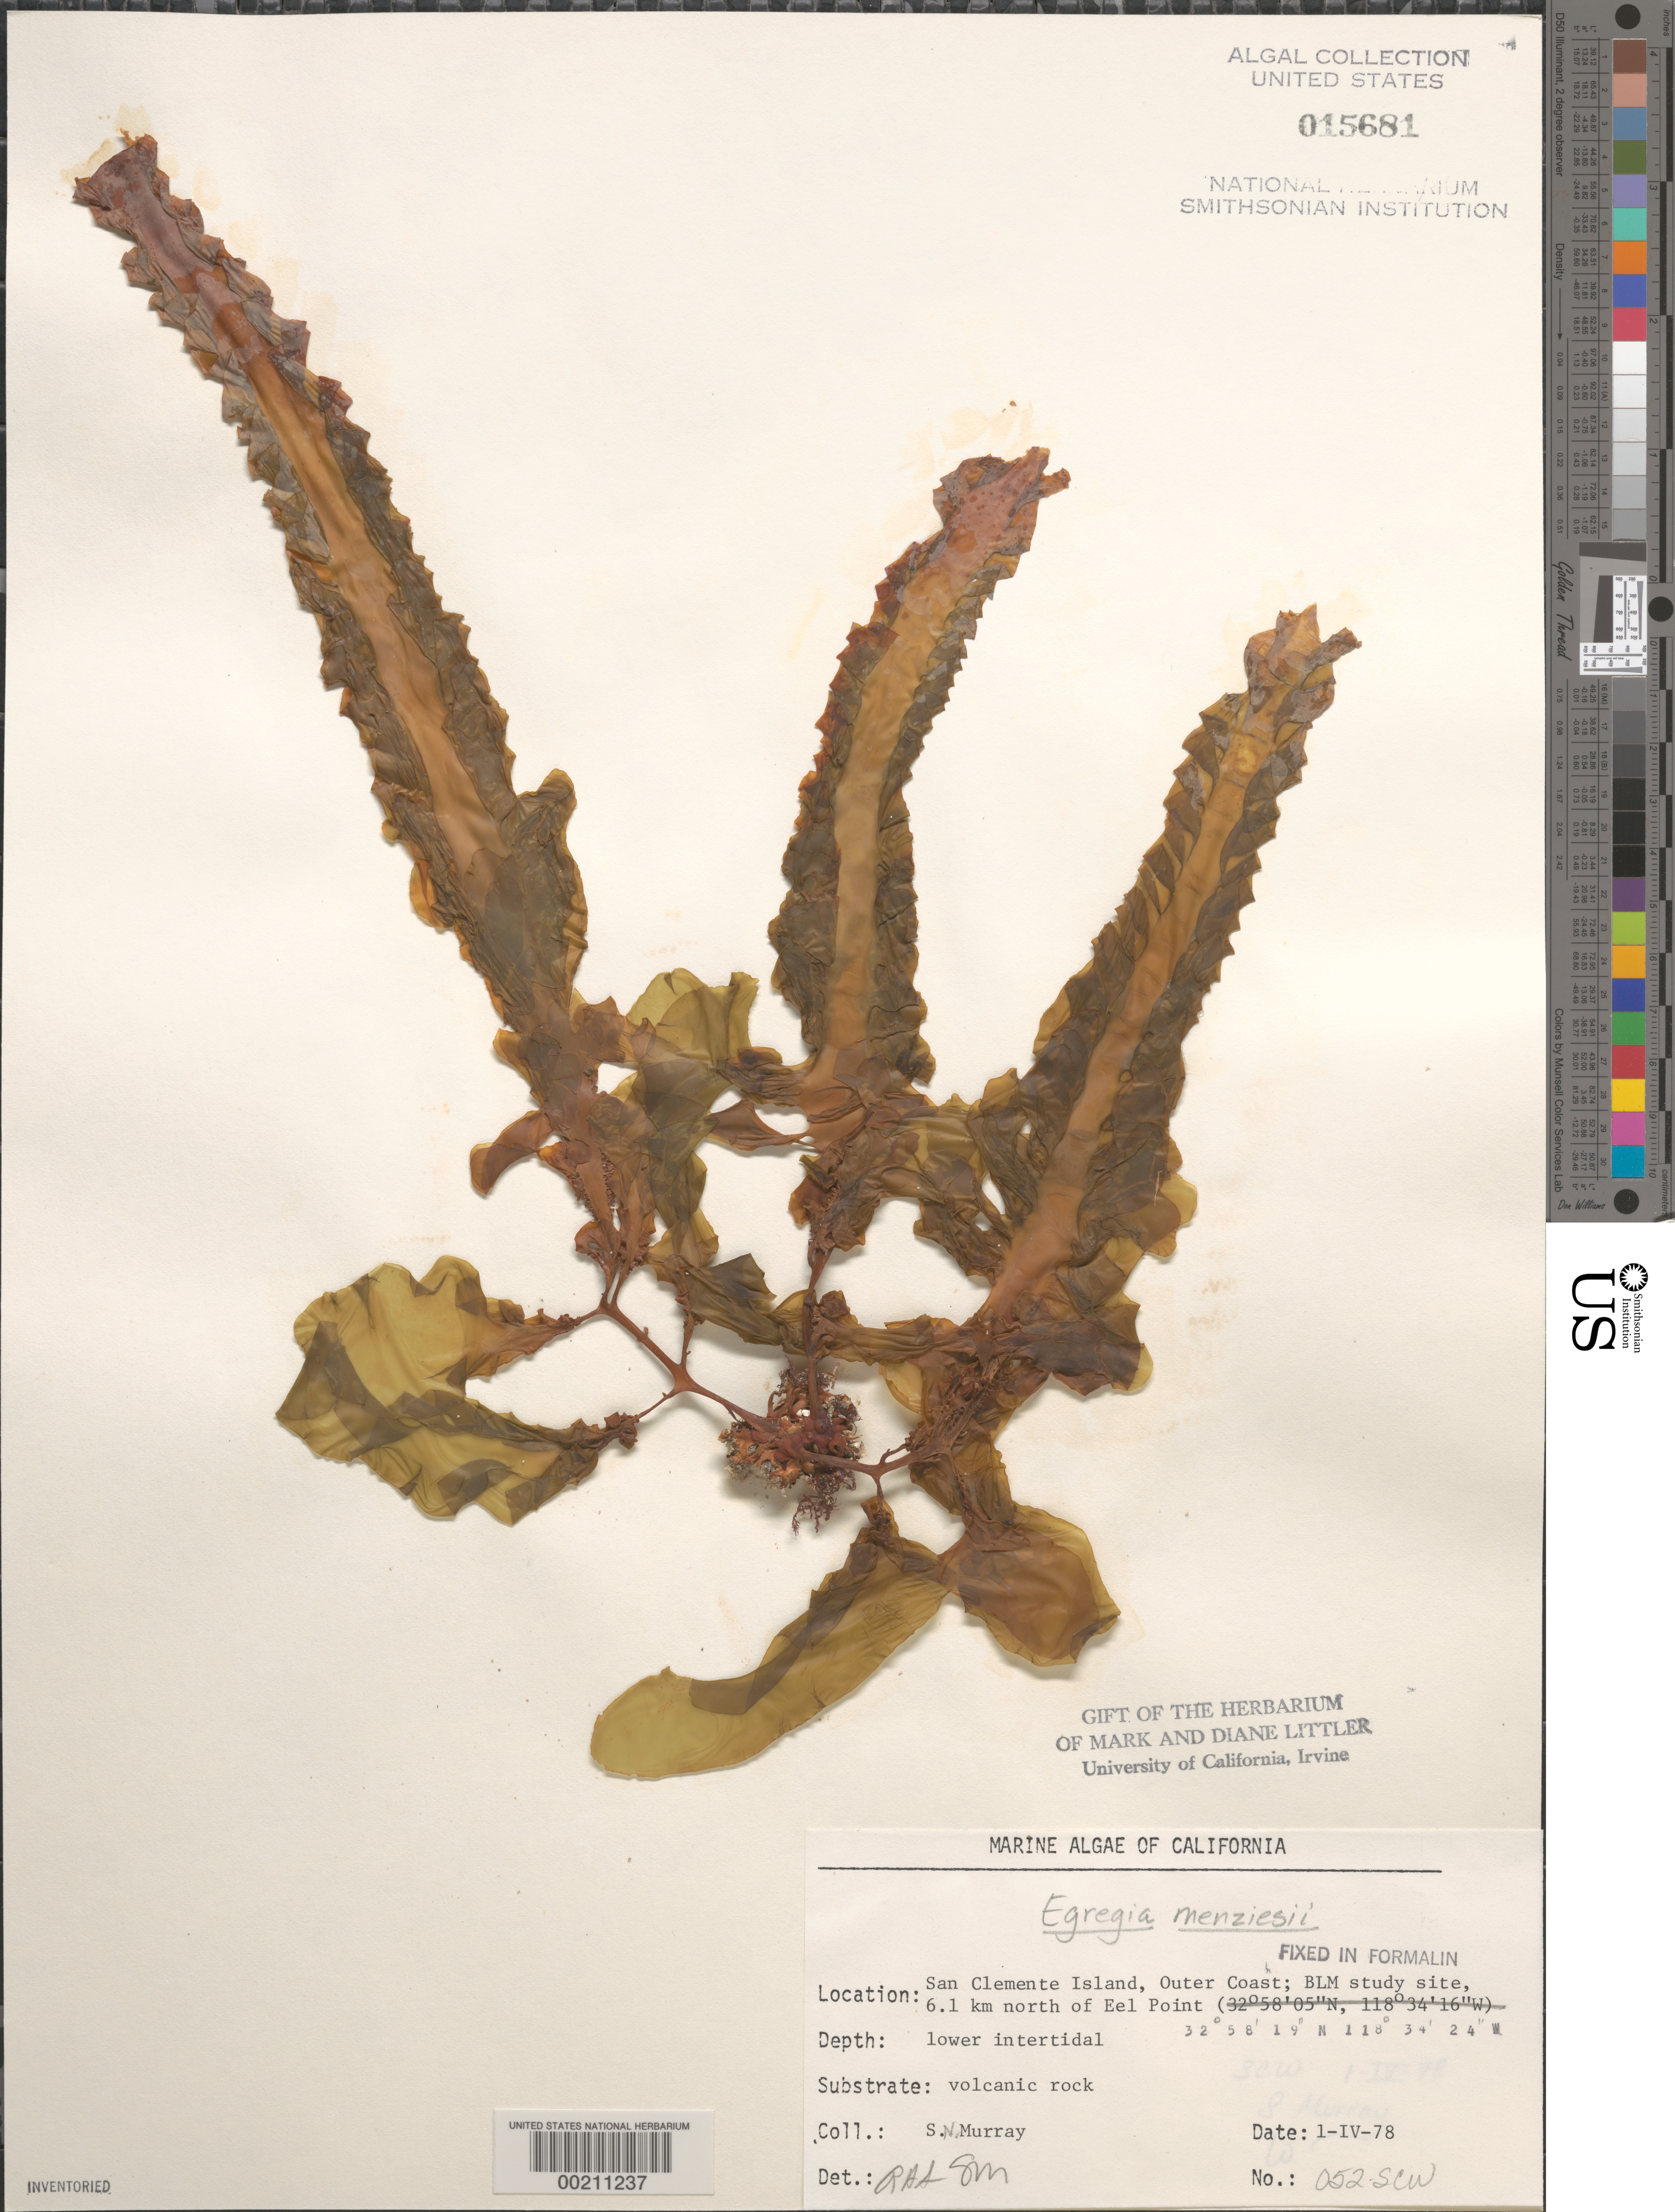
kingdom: Chromista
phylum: Ochrophyta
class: Phaeophyceae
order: Laminariales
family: Lessoniaceae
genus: Egregia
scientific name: Egregia menziesii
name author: (Turner) Aresch.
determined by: Sims, Robert H.; Murray, S. N.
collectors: S. N. Murray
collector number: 052-scw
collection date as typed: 01 Apr 1978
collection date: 1978-04-01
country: United States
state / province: California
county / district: Los Angeles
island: San Clemente Island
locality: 6.1 km north of Eel Point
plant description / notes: BLM-SOCALBIGHT Rocky Intertidal Survey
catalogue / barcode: US 15681